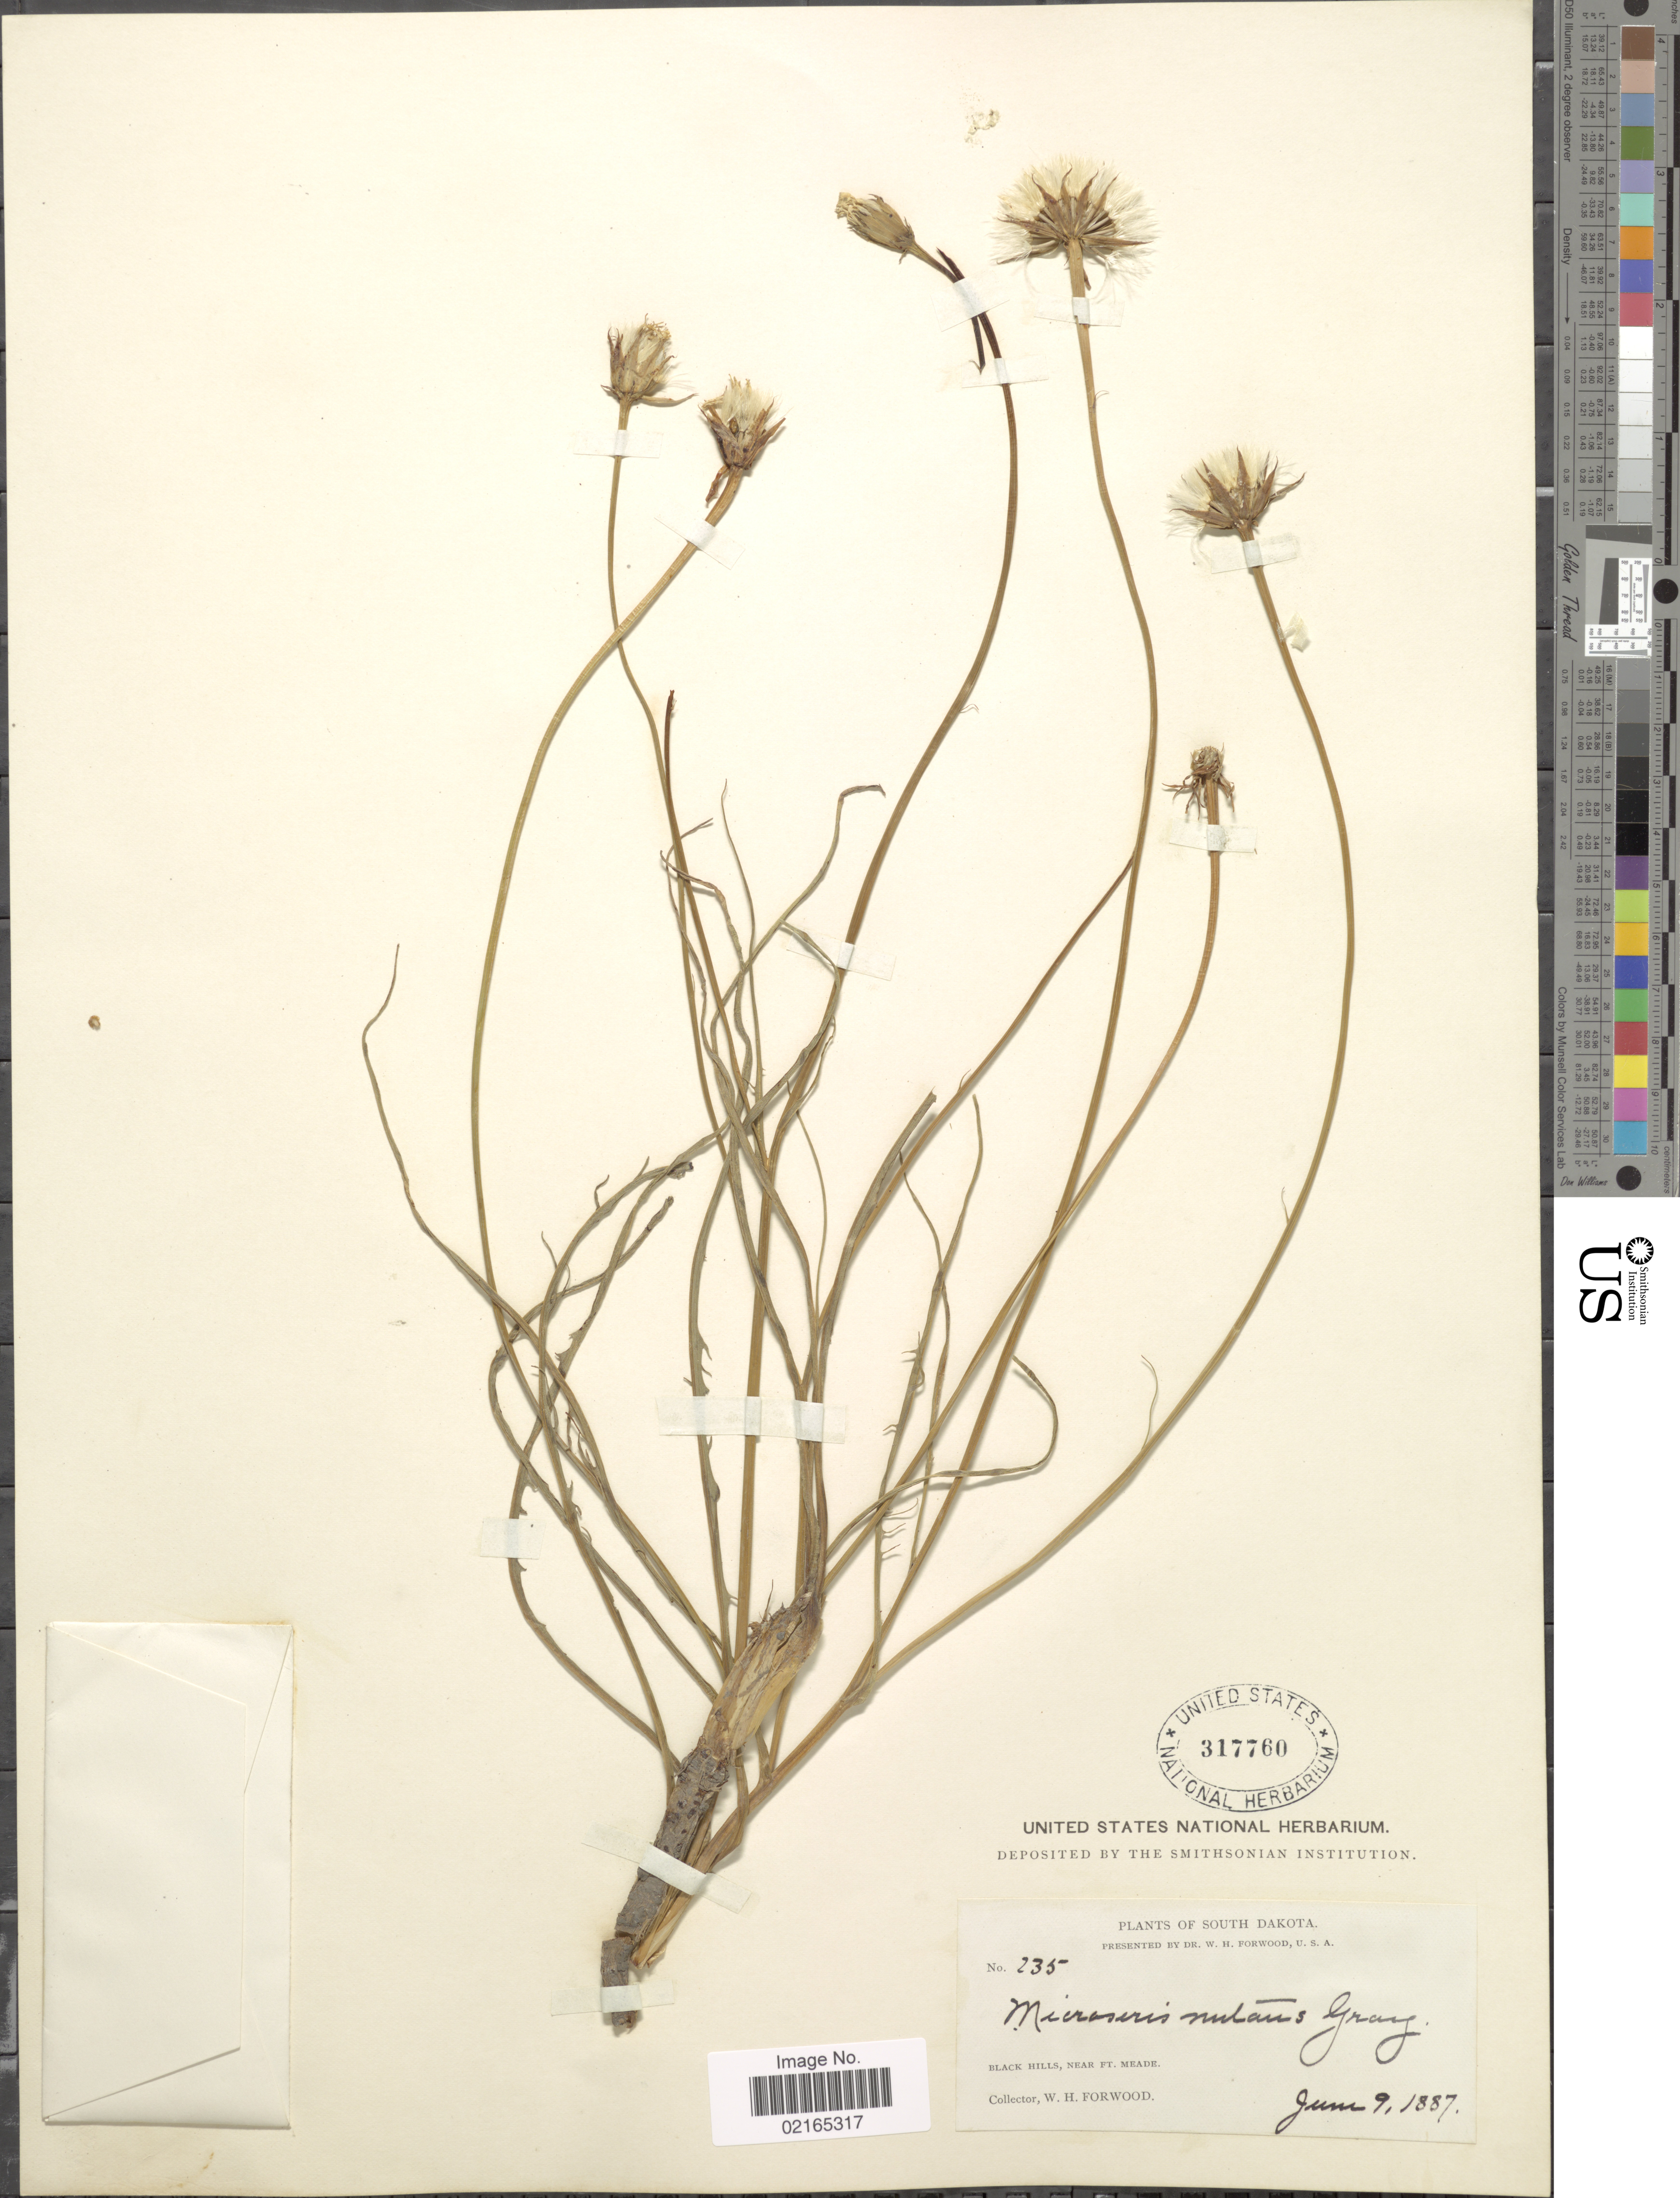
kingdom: Plantae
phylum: Tracheophyta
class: Magnoliopsida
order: Asterales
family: Asteraceae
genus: Microseris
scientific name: Microseris nutans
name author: (Hook.) Sch. Bip.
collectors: W. Forwood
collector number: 235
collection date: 1887-06-09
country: United States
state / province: South Dakota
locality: Black Hills, near Ft. Meade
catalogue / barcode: US 317760